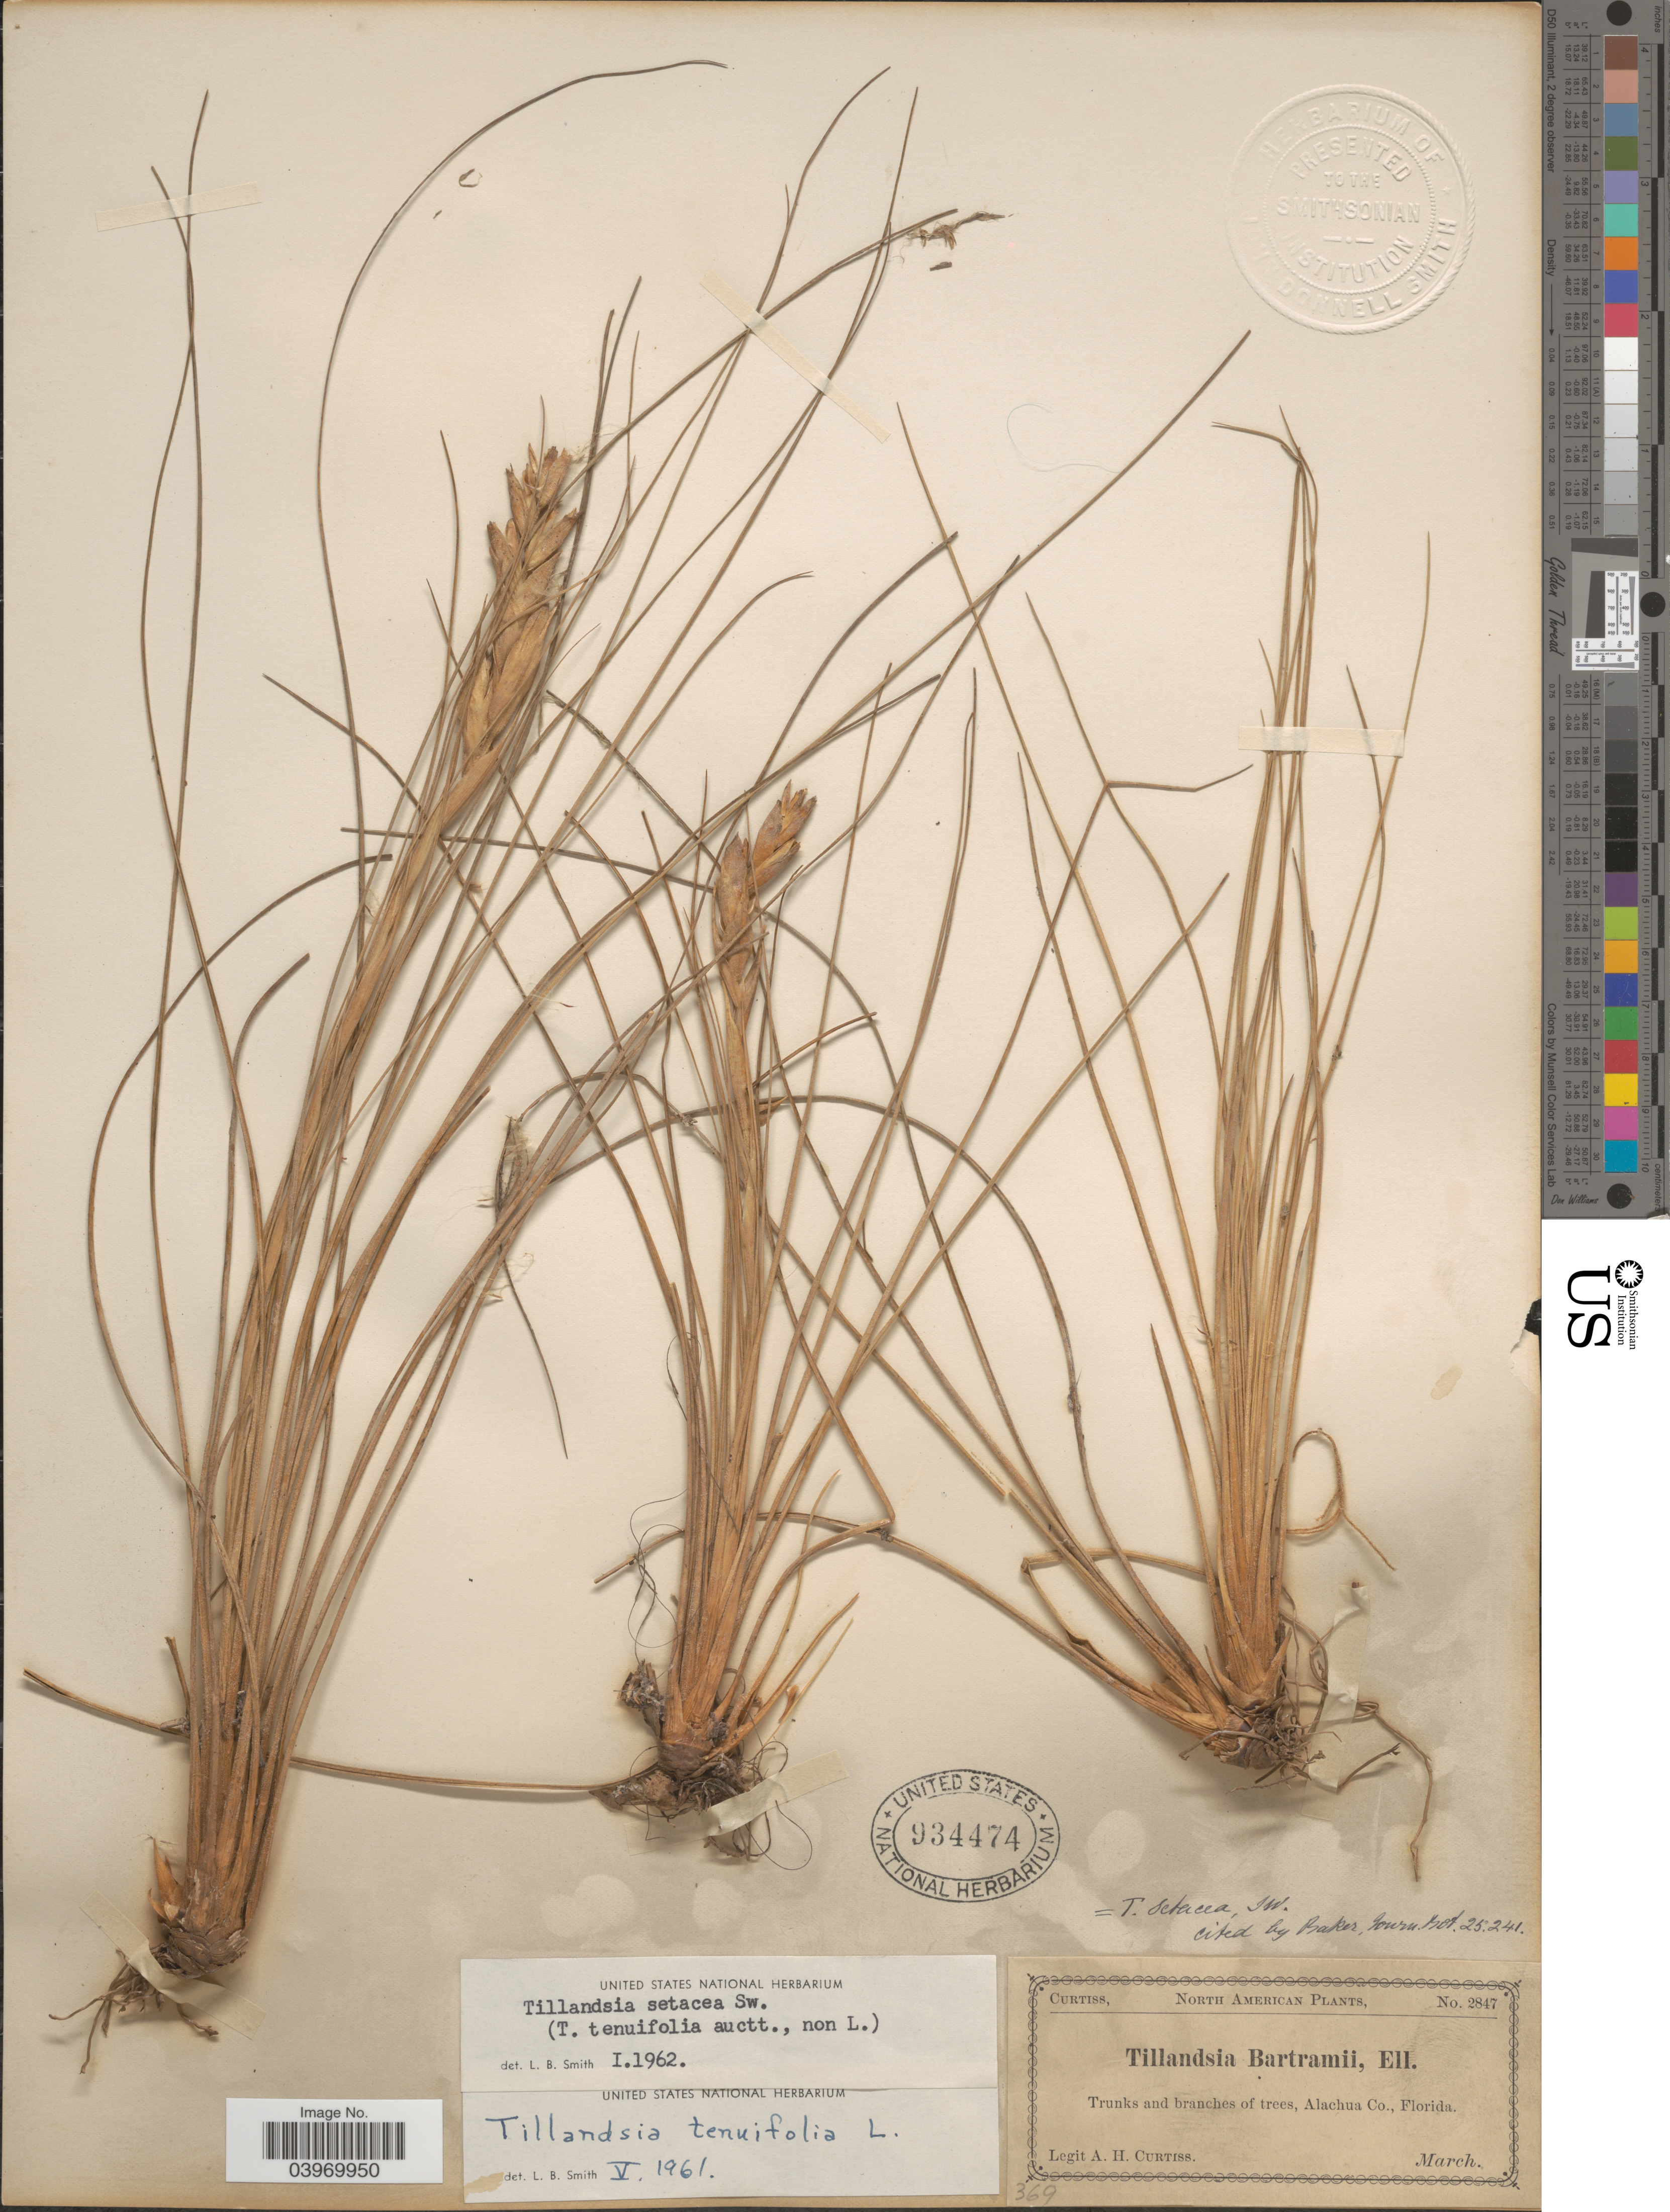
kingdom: Plantae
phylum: Tracheophyta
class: Liliopsida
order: Poales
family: Bromeliaceae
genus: Tillandsia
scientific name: Tillandsia setacea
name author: Sw.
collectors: A. H. Curtiss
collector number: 2847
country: United States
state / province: Florida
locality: Alachua Co.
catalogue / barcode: US 934474